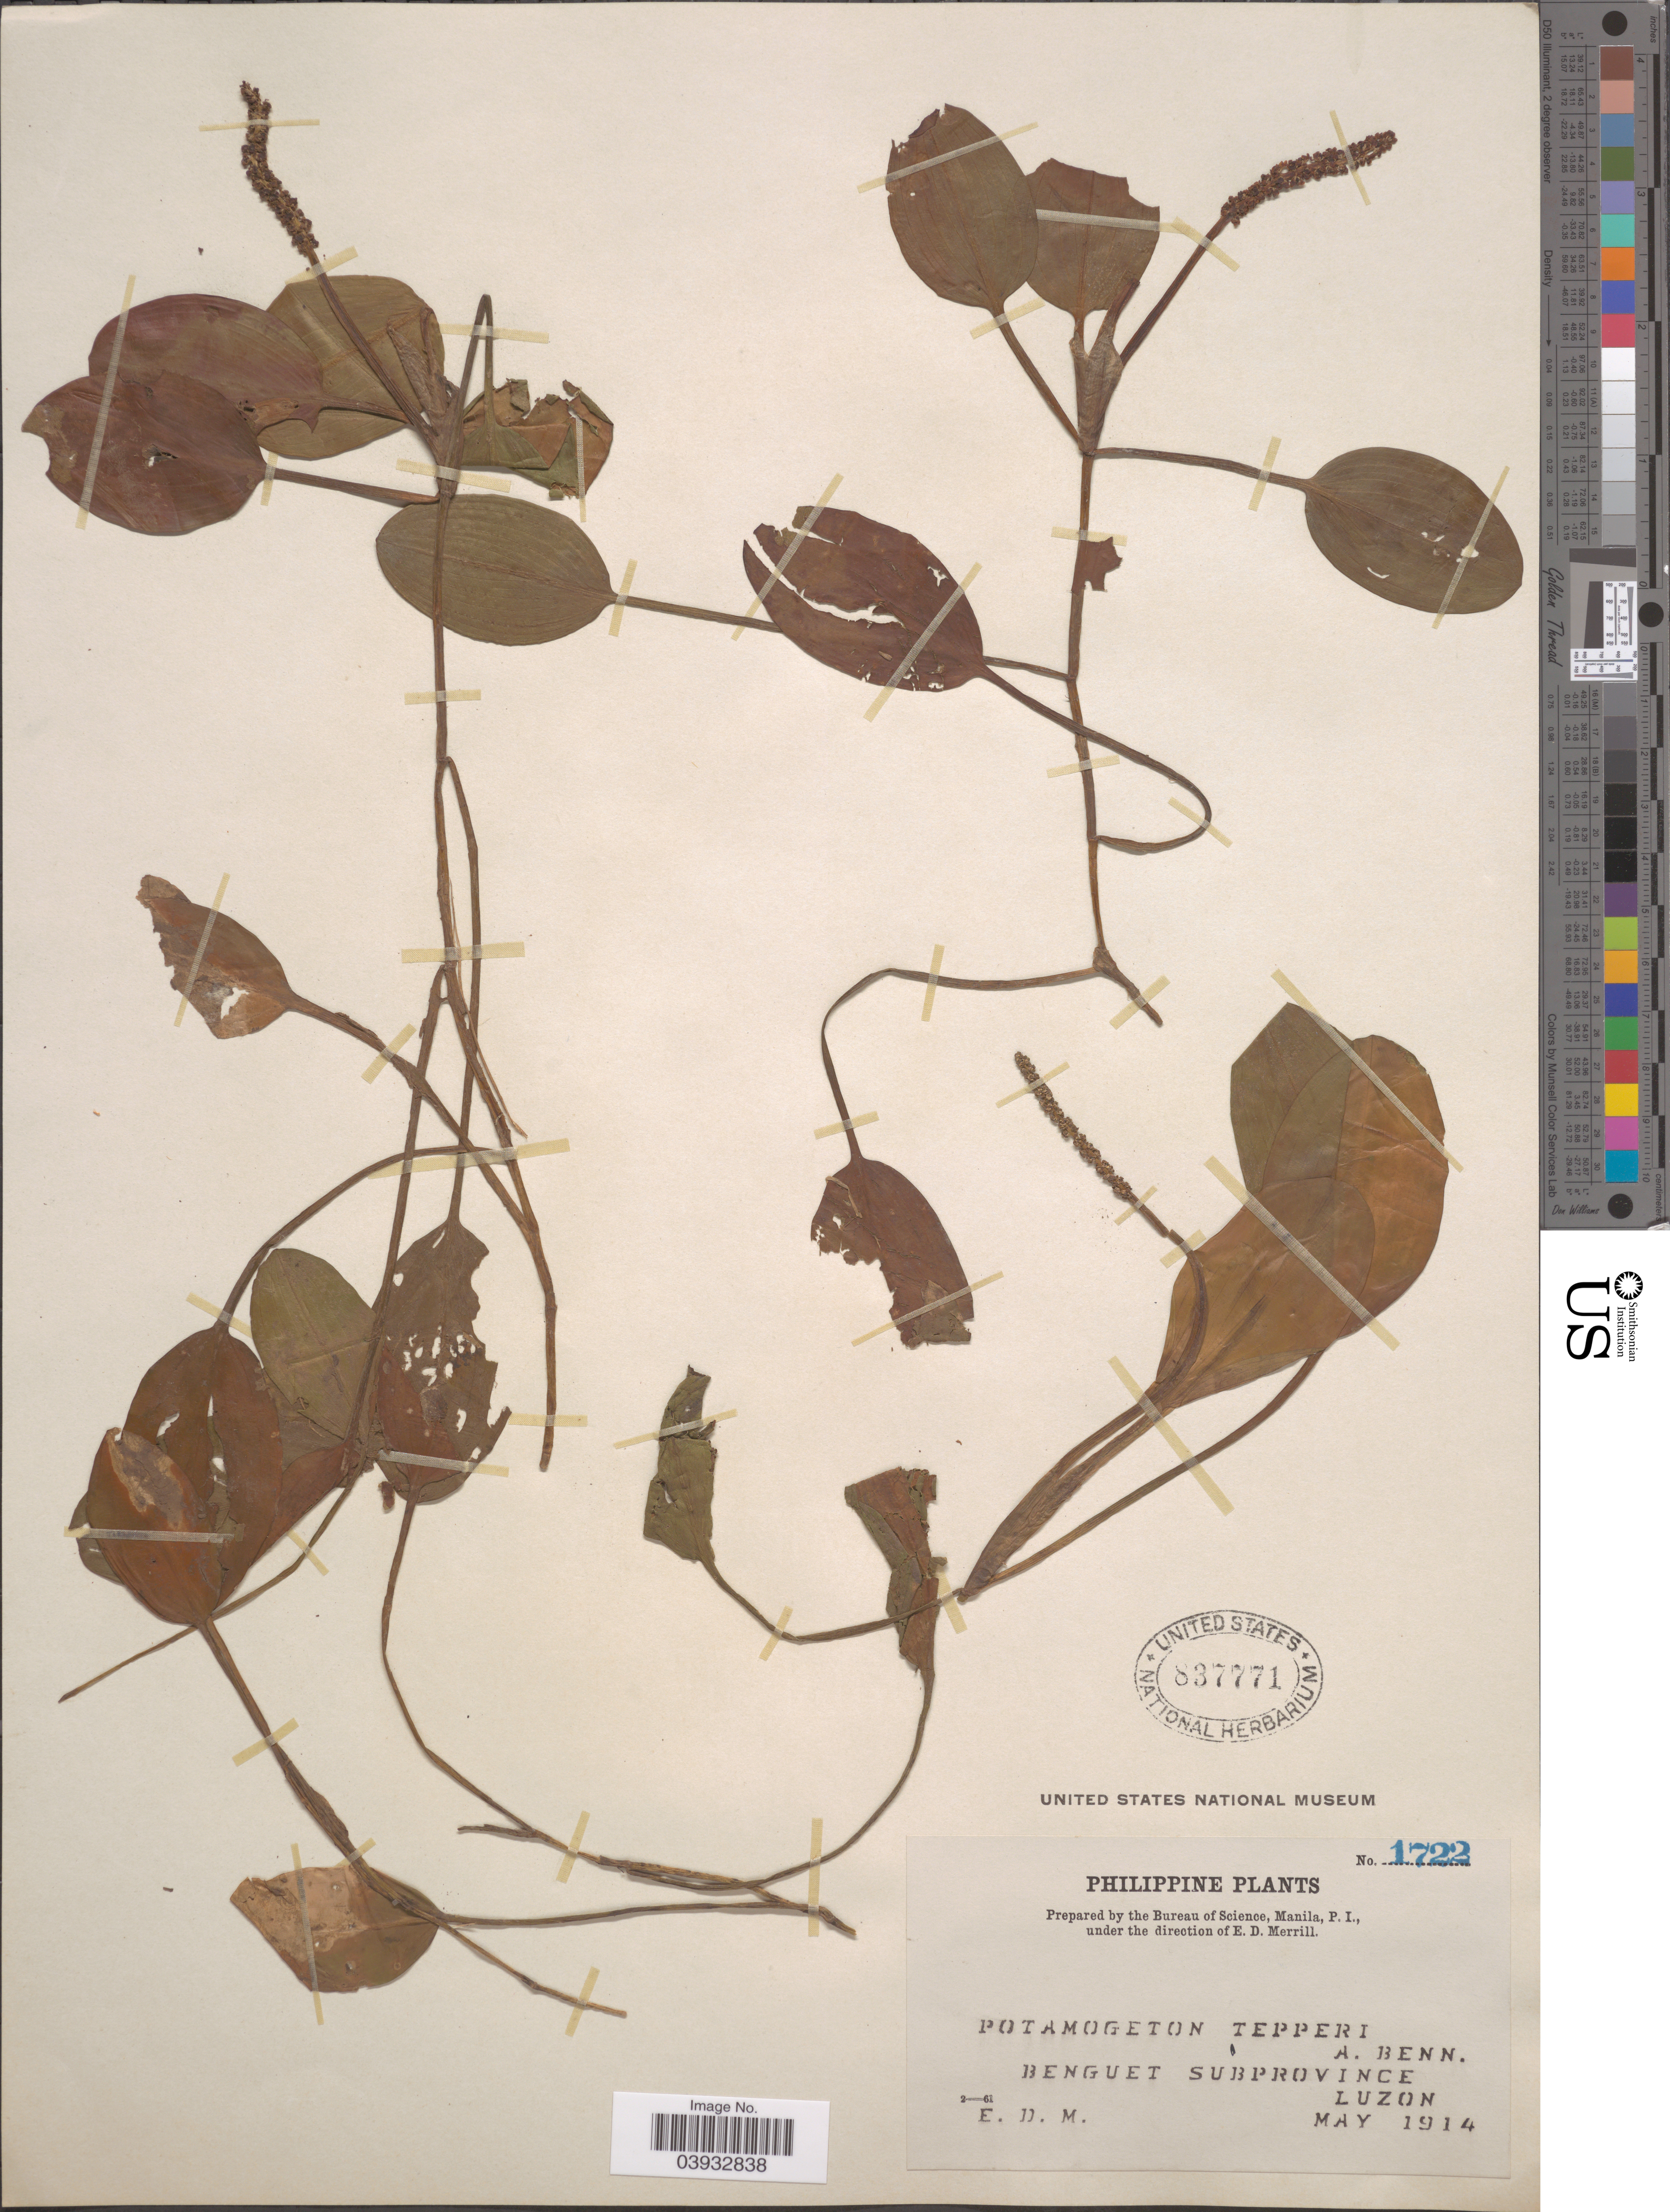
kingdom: Plantae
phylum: Tracheophyta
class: Liliopsida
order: Alismatales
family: Potamogetonaceae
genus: Potamogeton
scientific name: Potamogeton tepperi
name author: A. Benn.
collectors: E. D. Merrill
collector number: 1722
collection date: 1914-05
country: Philippines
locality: Benguet Subprovince, Luzon.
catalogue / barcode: US 837771